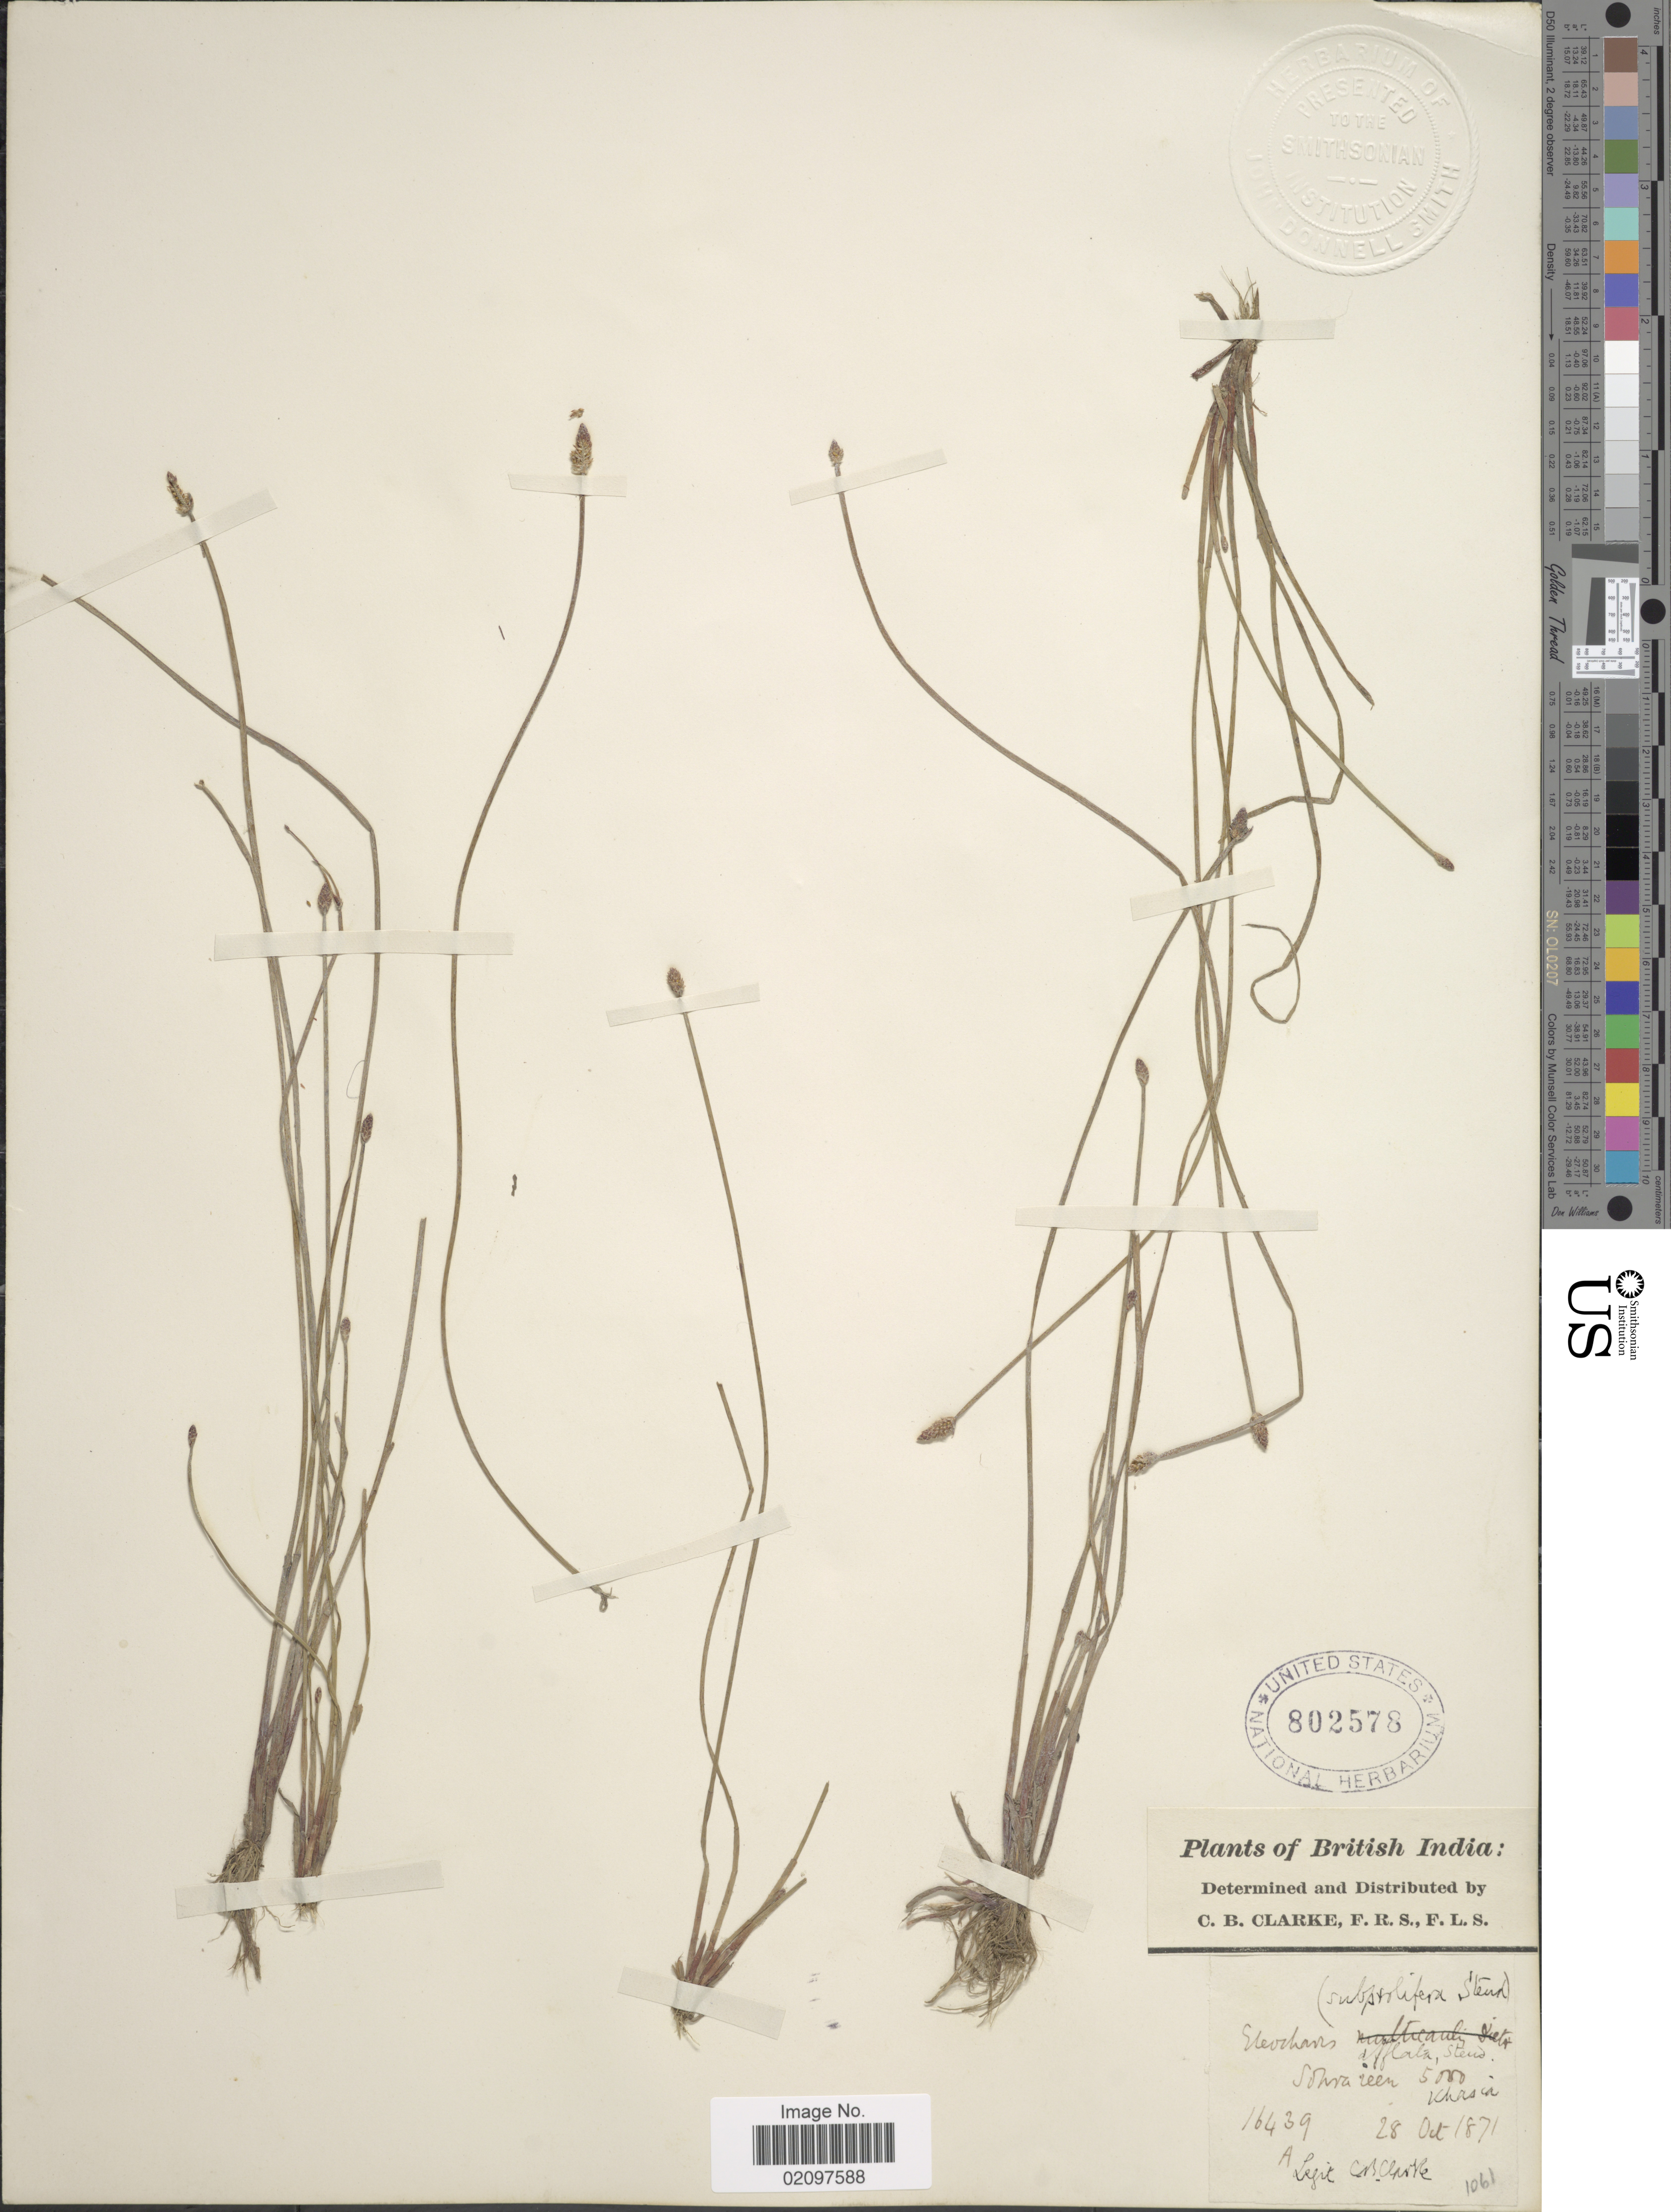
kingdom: Plantae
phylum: Tracheophyta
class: Liliopsida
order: Poales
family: Cyperaceae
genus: Eleocharis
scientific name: Eleocharis congesta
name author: D. Don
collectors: C. B. Clarke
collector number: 16439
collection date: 1871-10-28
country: India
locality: British India, Sohrareen, Khasia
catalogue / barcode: US 802578